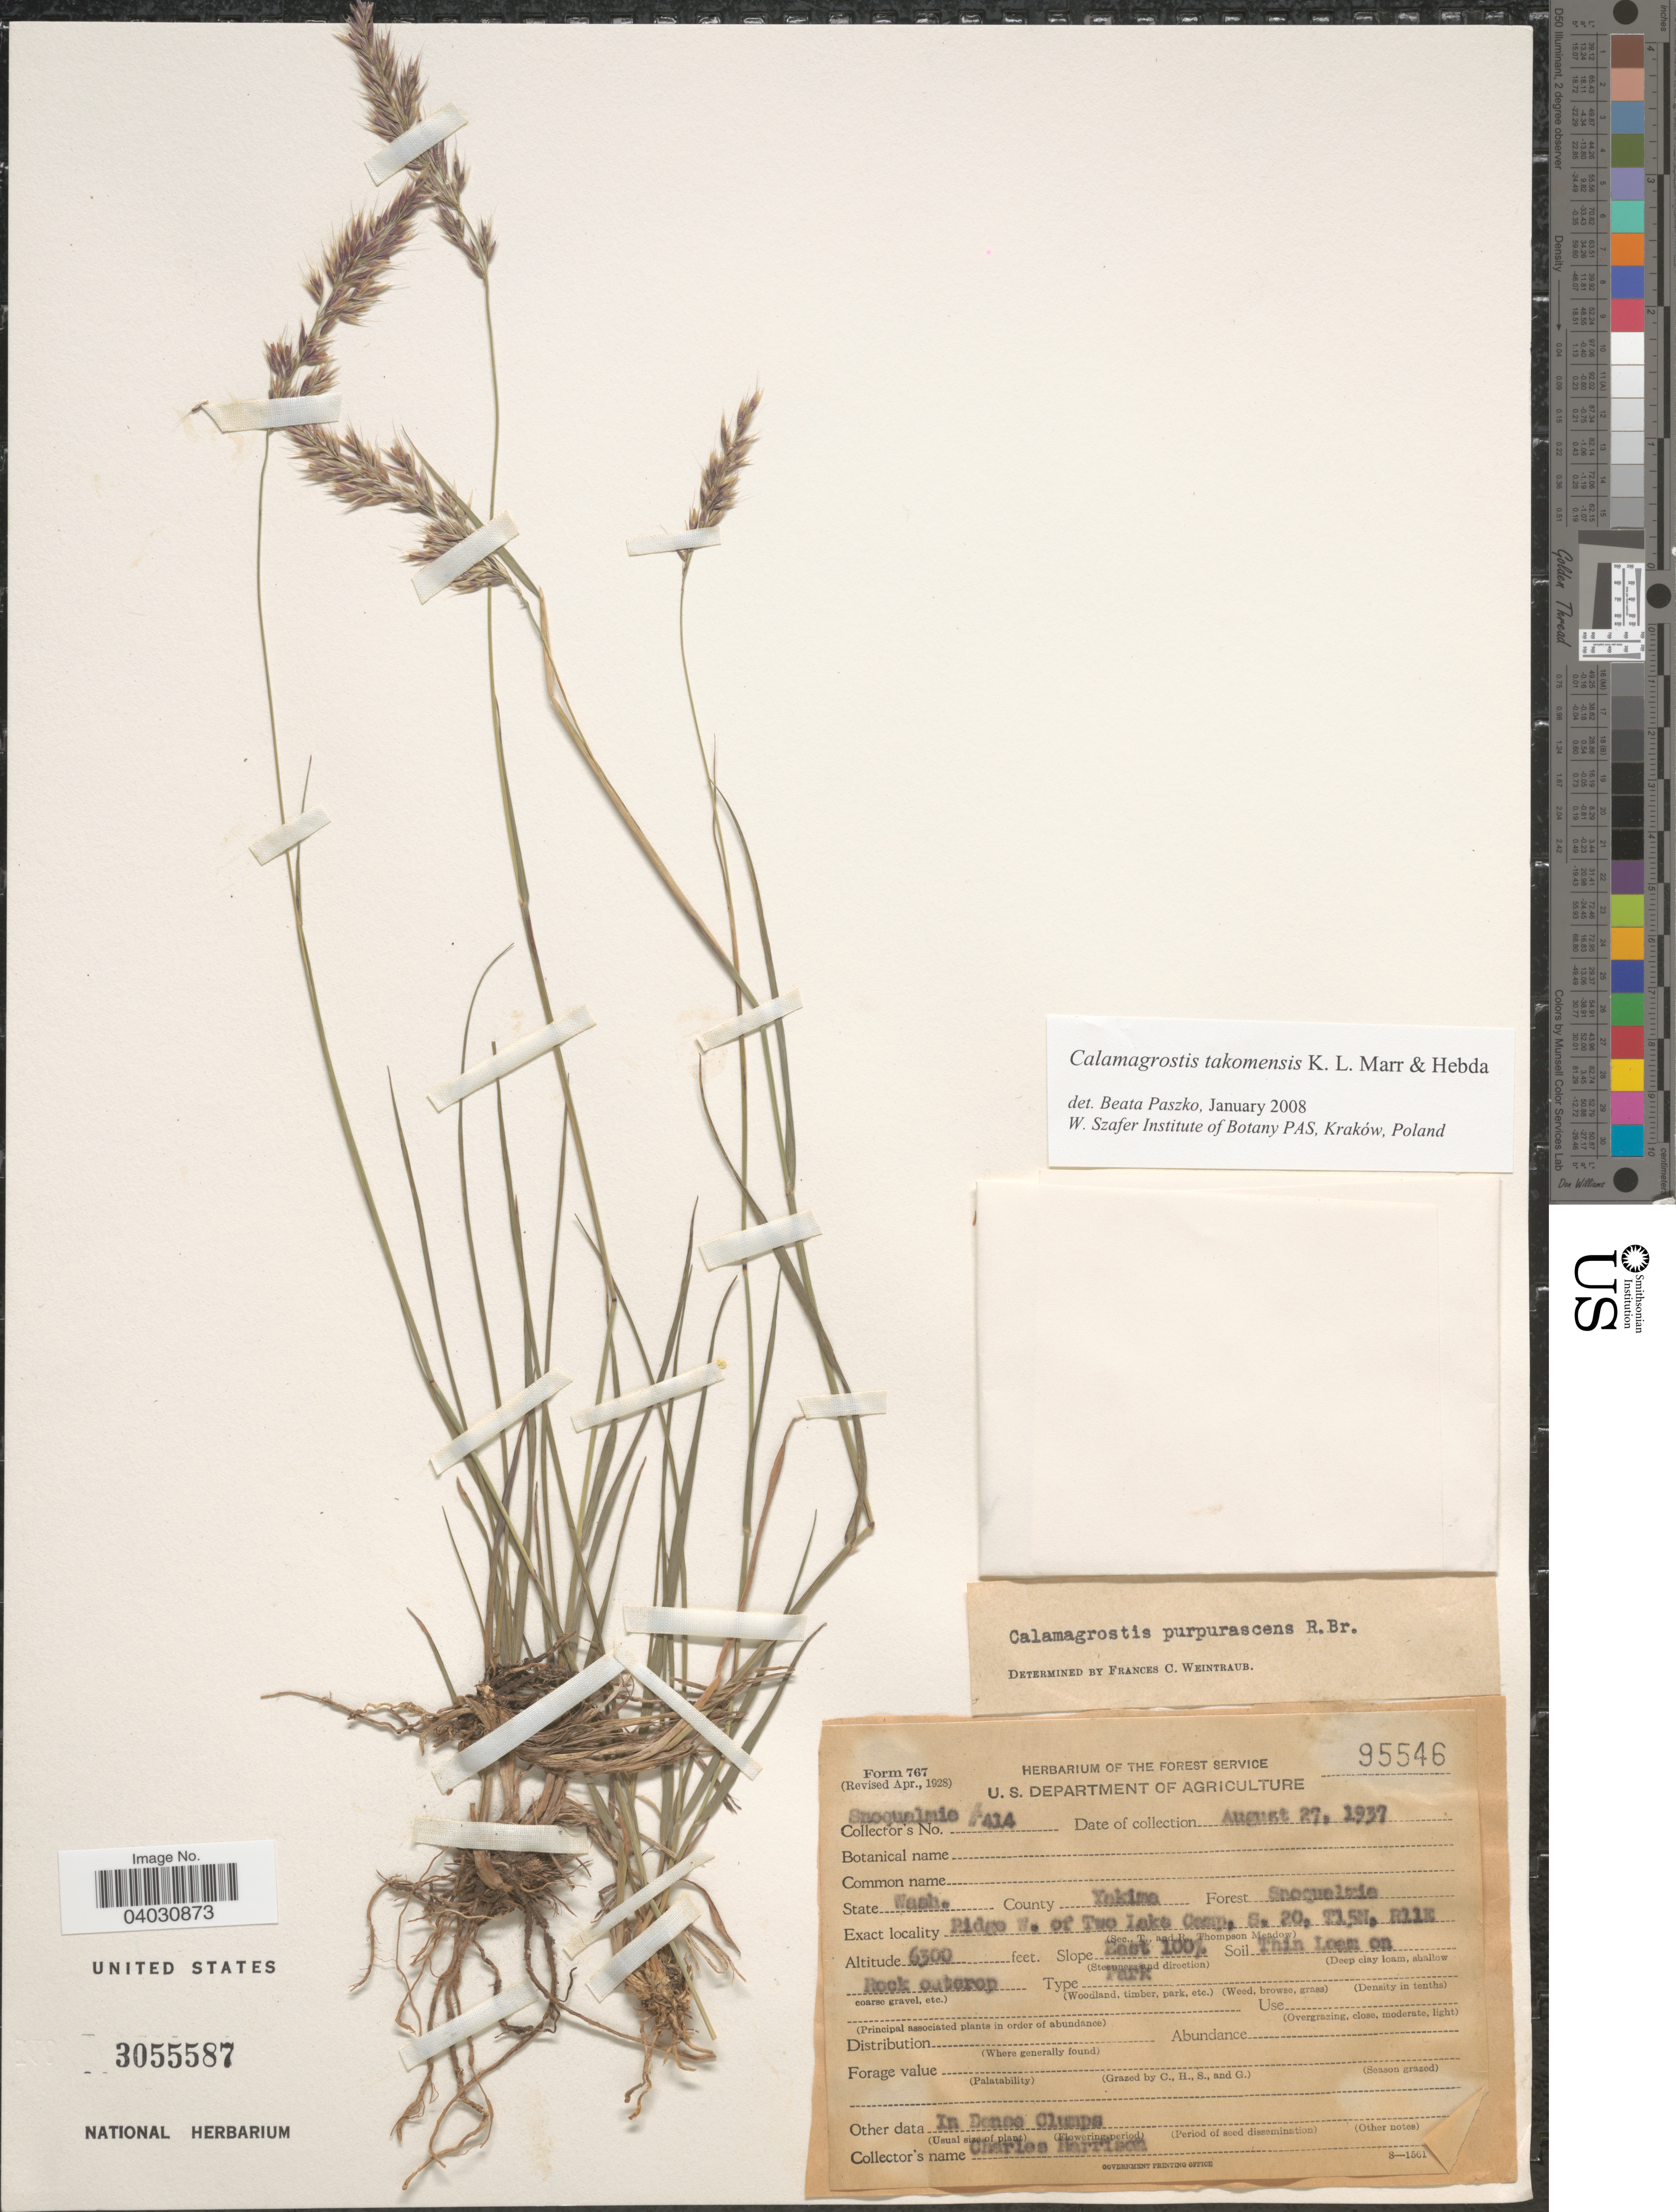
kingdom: Plantae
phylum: Tracheophyta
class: Liliopsida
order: Poales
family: Poaceae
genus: Calamagrostis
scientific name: Calamagrostis tacomensis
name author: K. Marr & Hebda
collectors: C. Harrison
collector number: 414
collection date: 1937-08-27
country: United States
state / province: Washington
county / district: Yakima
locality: County Yakima. Forest Snoqualmie. Ridge W. of Two Lake Camp, S. 20, T15N, R11E.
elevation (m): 1920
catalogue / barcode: US 3055587